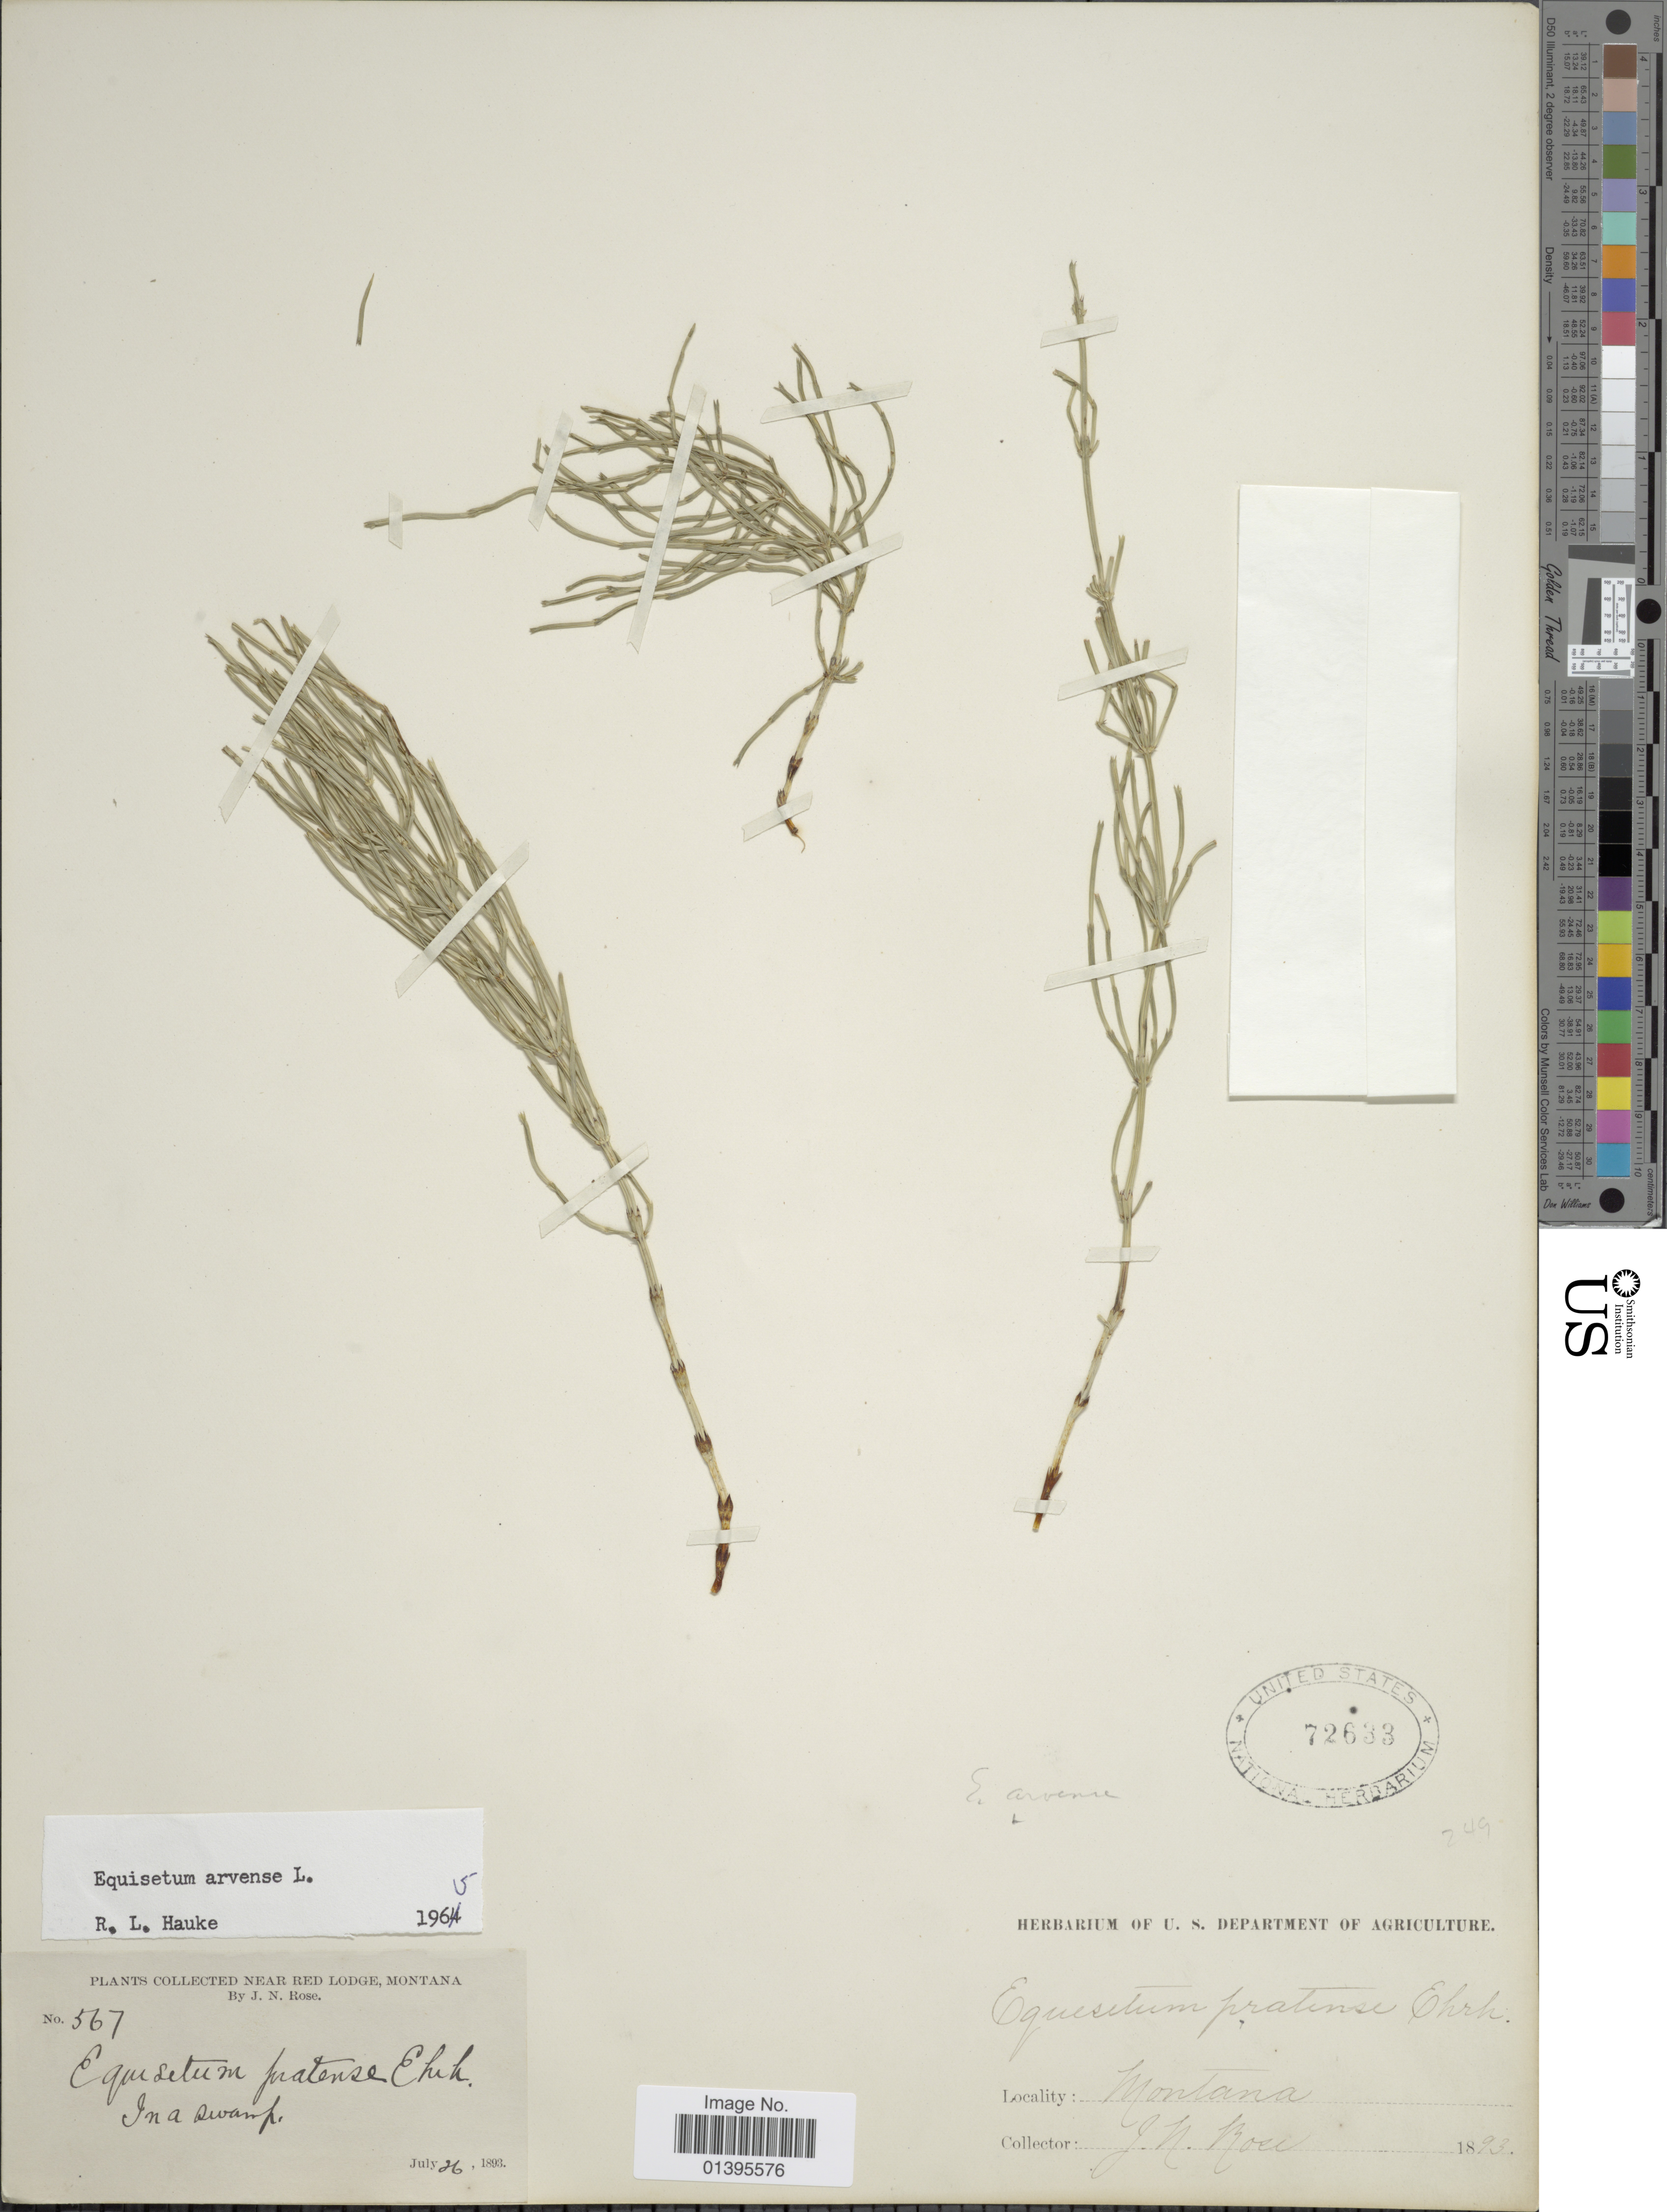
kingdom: Plantae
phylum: Tracheophyta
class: Polypodiopsida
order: Equisetales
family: Equisetaceae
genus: Equisetum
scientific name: Equisetum arvense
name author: L.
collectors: J. N. Rose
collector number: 567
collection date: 1893-07-26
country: United States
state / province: Montana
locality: Near Red Lodge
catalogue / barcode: US 72633